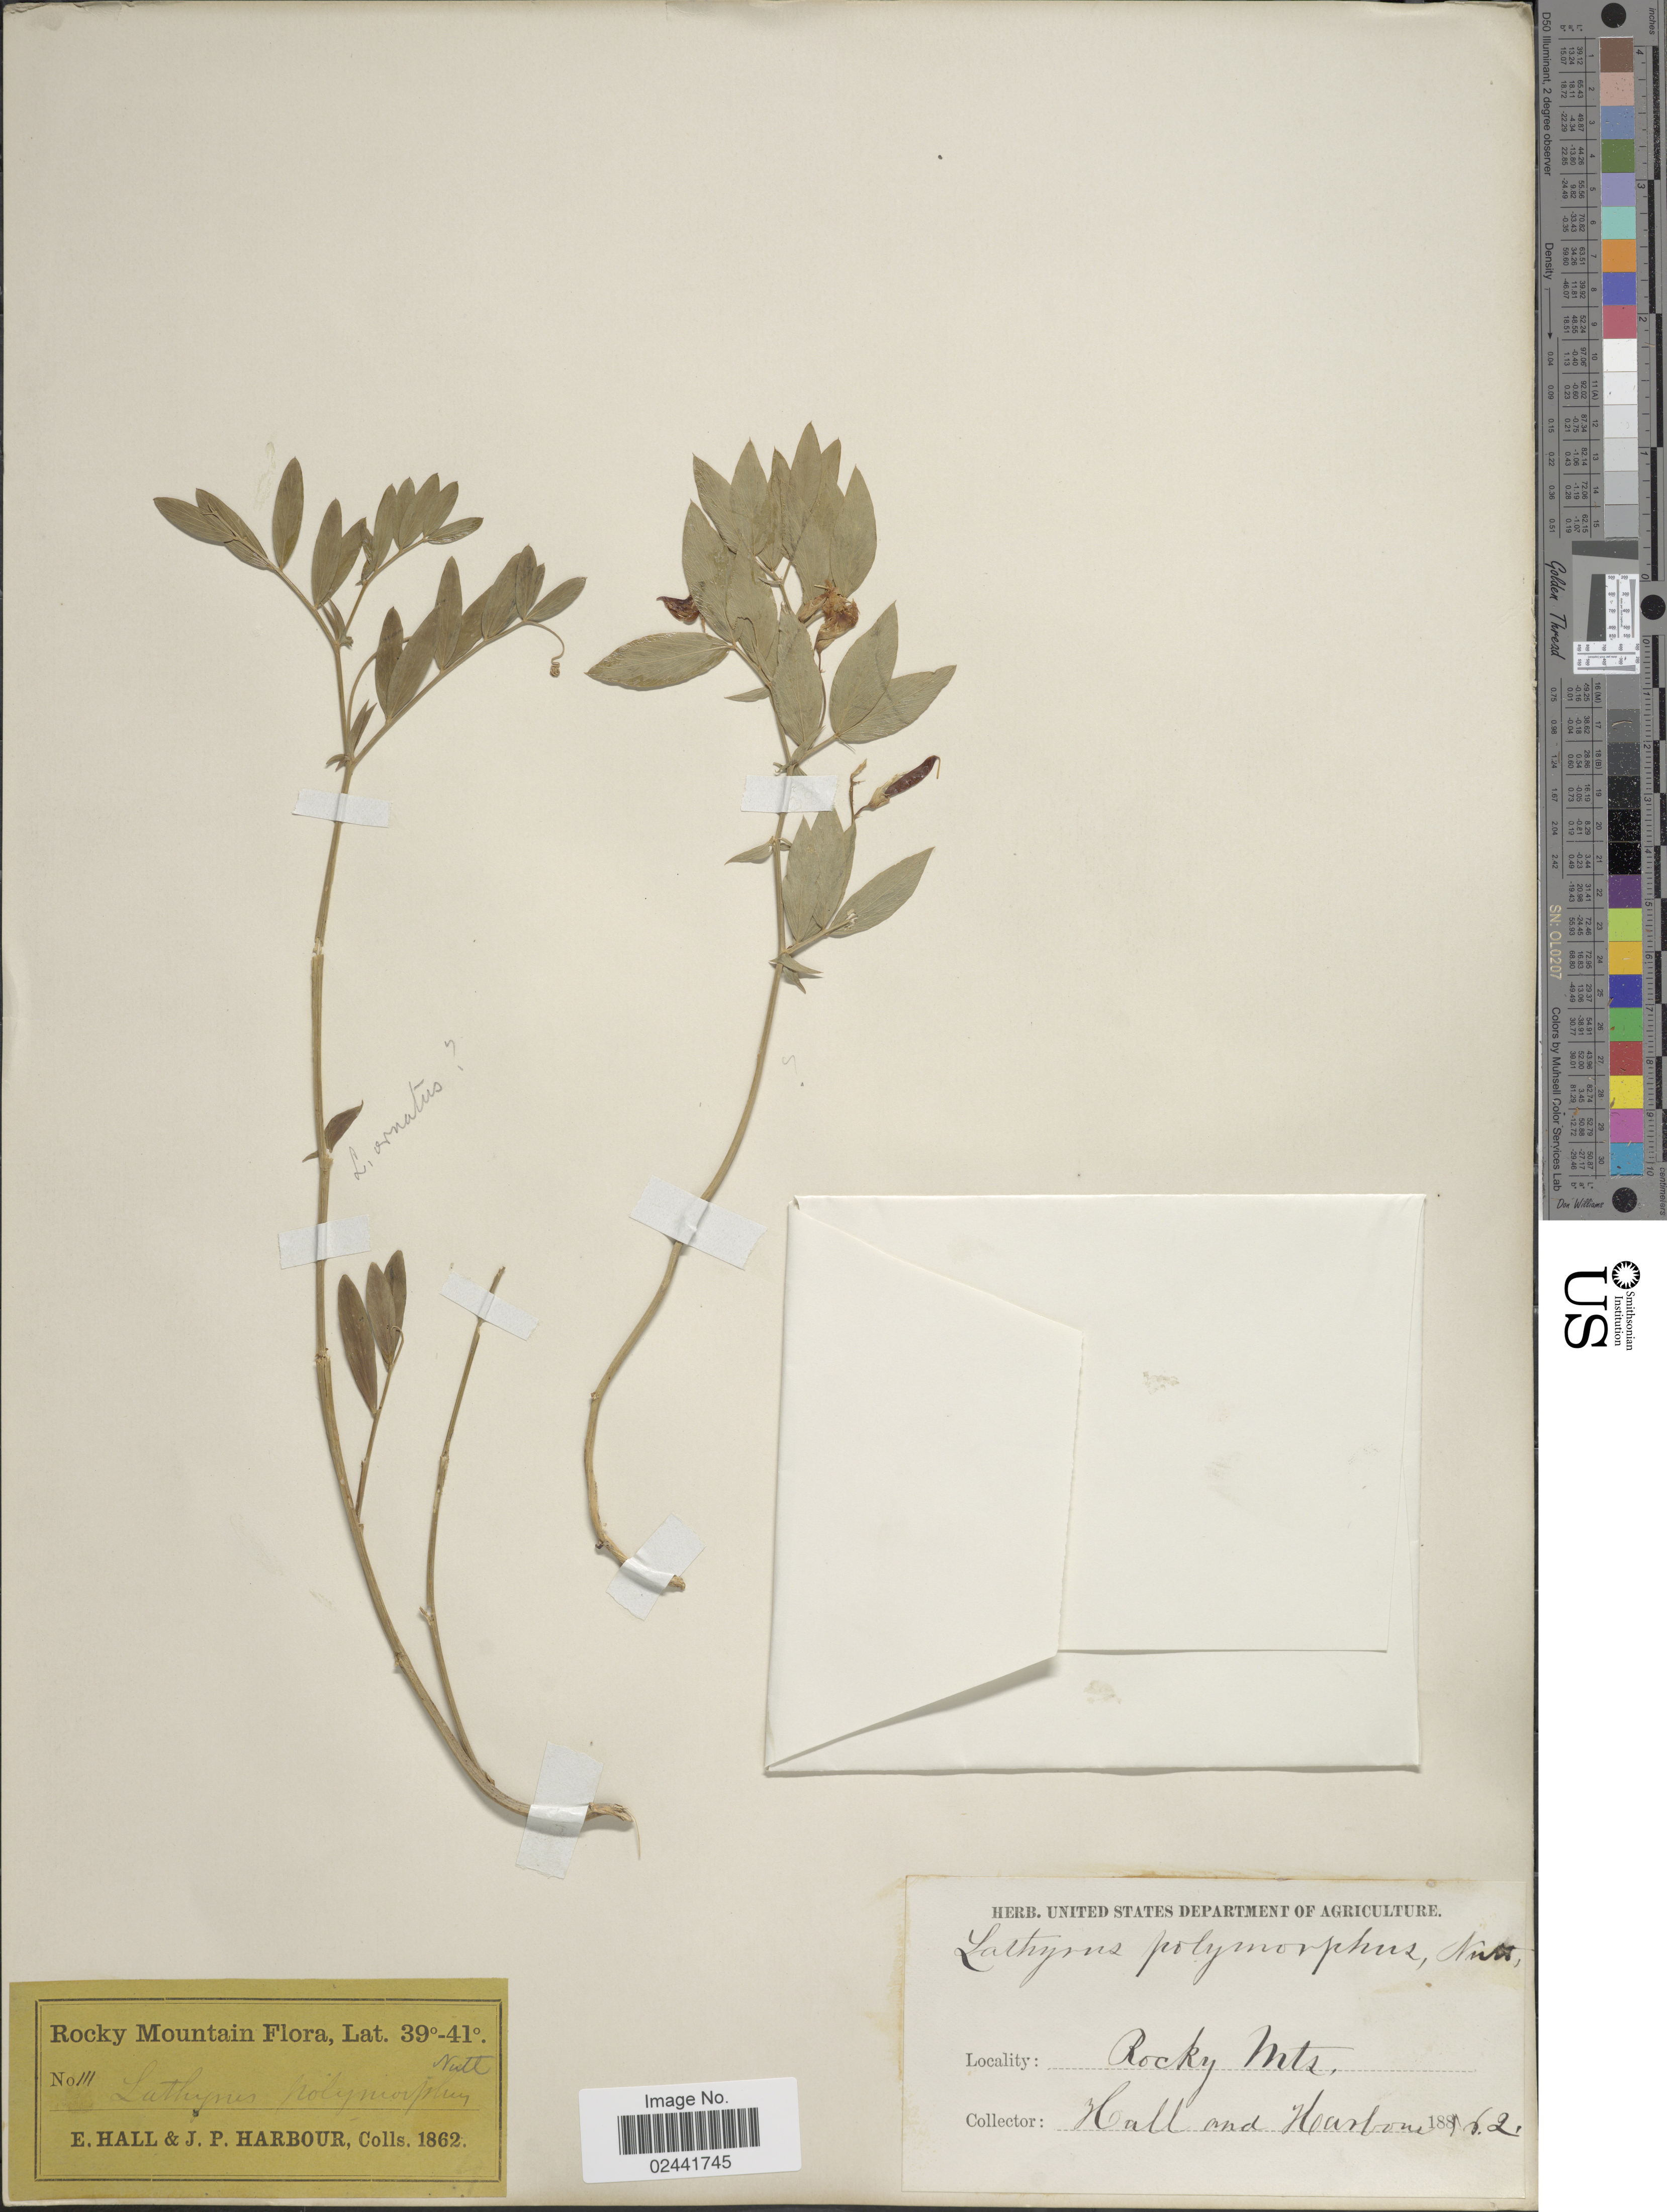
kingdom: Plantae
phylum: Tracheophyta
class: Magnoliopsida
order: Fabales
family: Fabaceae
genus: Lathyrus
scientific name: Lathyrus stipulaceus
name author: (Pursh) Butters & H. St. John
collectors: E. Hall & J. Harbour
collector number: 111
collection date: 1862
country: United States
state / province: Colorado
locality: Rocky Mtns.